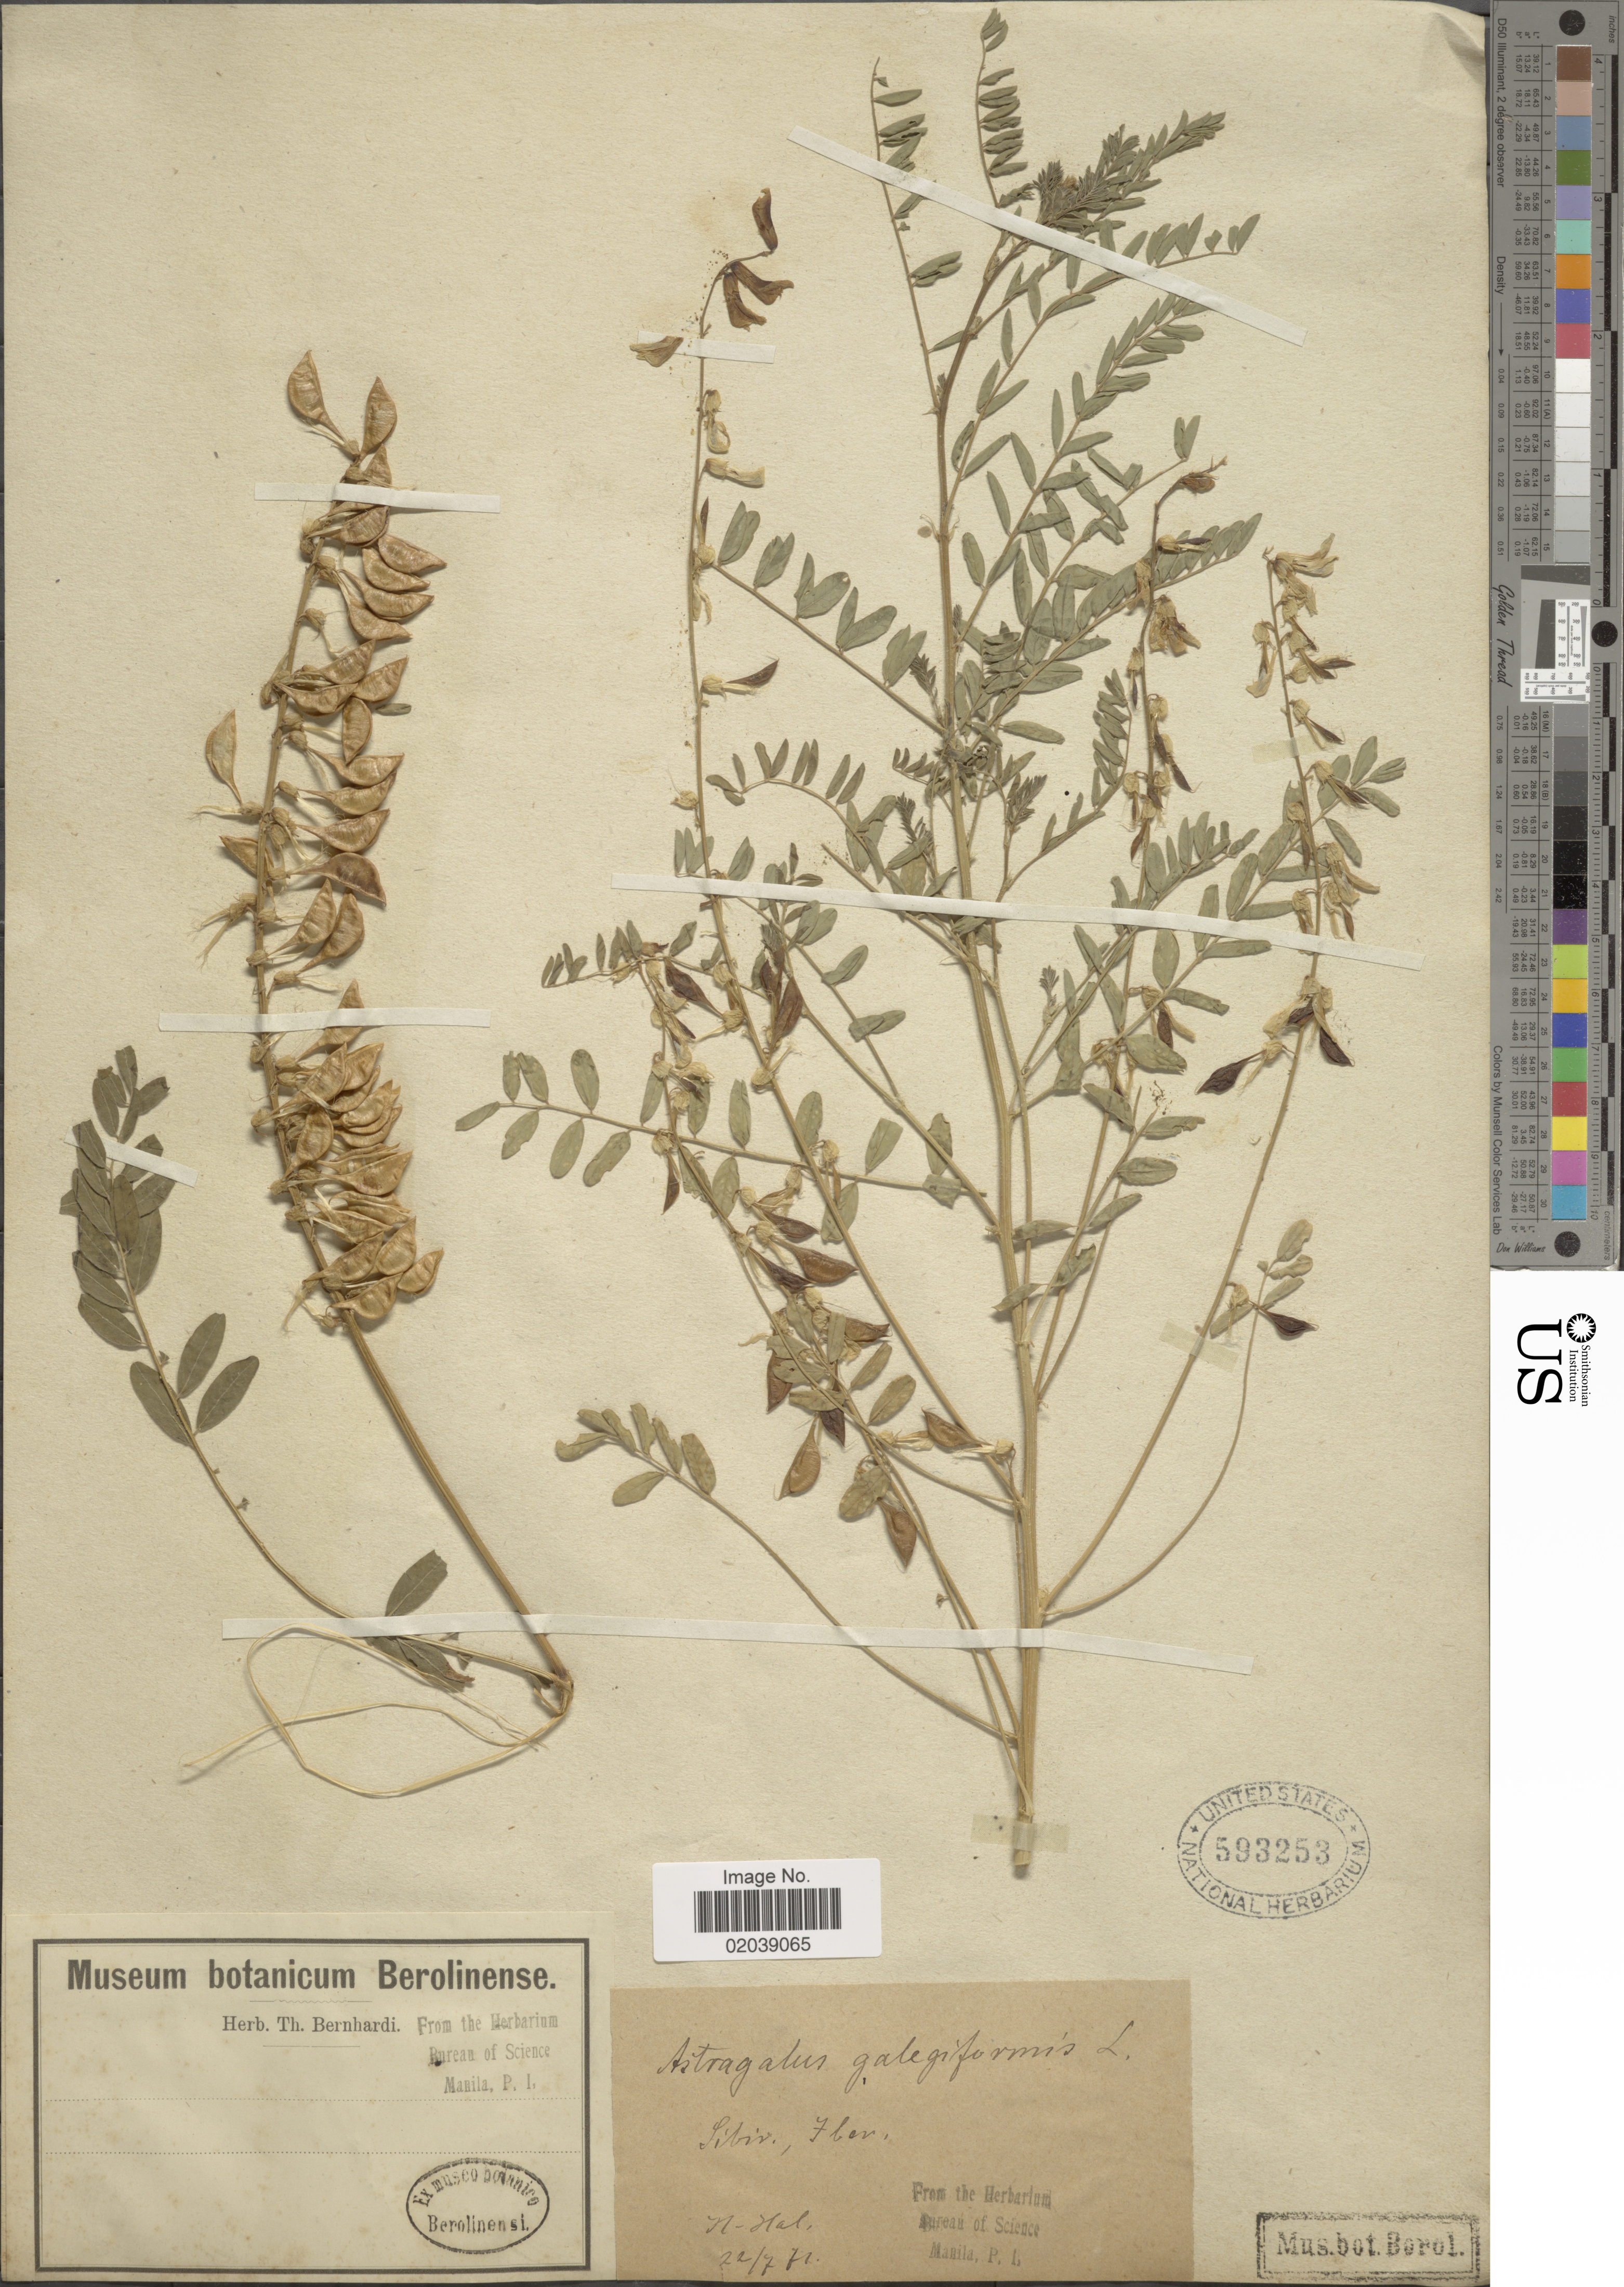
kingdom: Plantae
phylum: Tracheophyta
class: Magnoliopsida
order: Fabales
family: Fabaceae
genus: Astragalus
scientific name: Astragalus sp.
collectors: ex herb. Bernhardi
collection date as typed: Transcribed d/m/y: 22/7/72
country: Russian Federation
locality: Sibir, Flor,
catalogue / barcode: US 593253